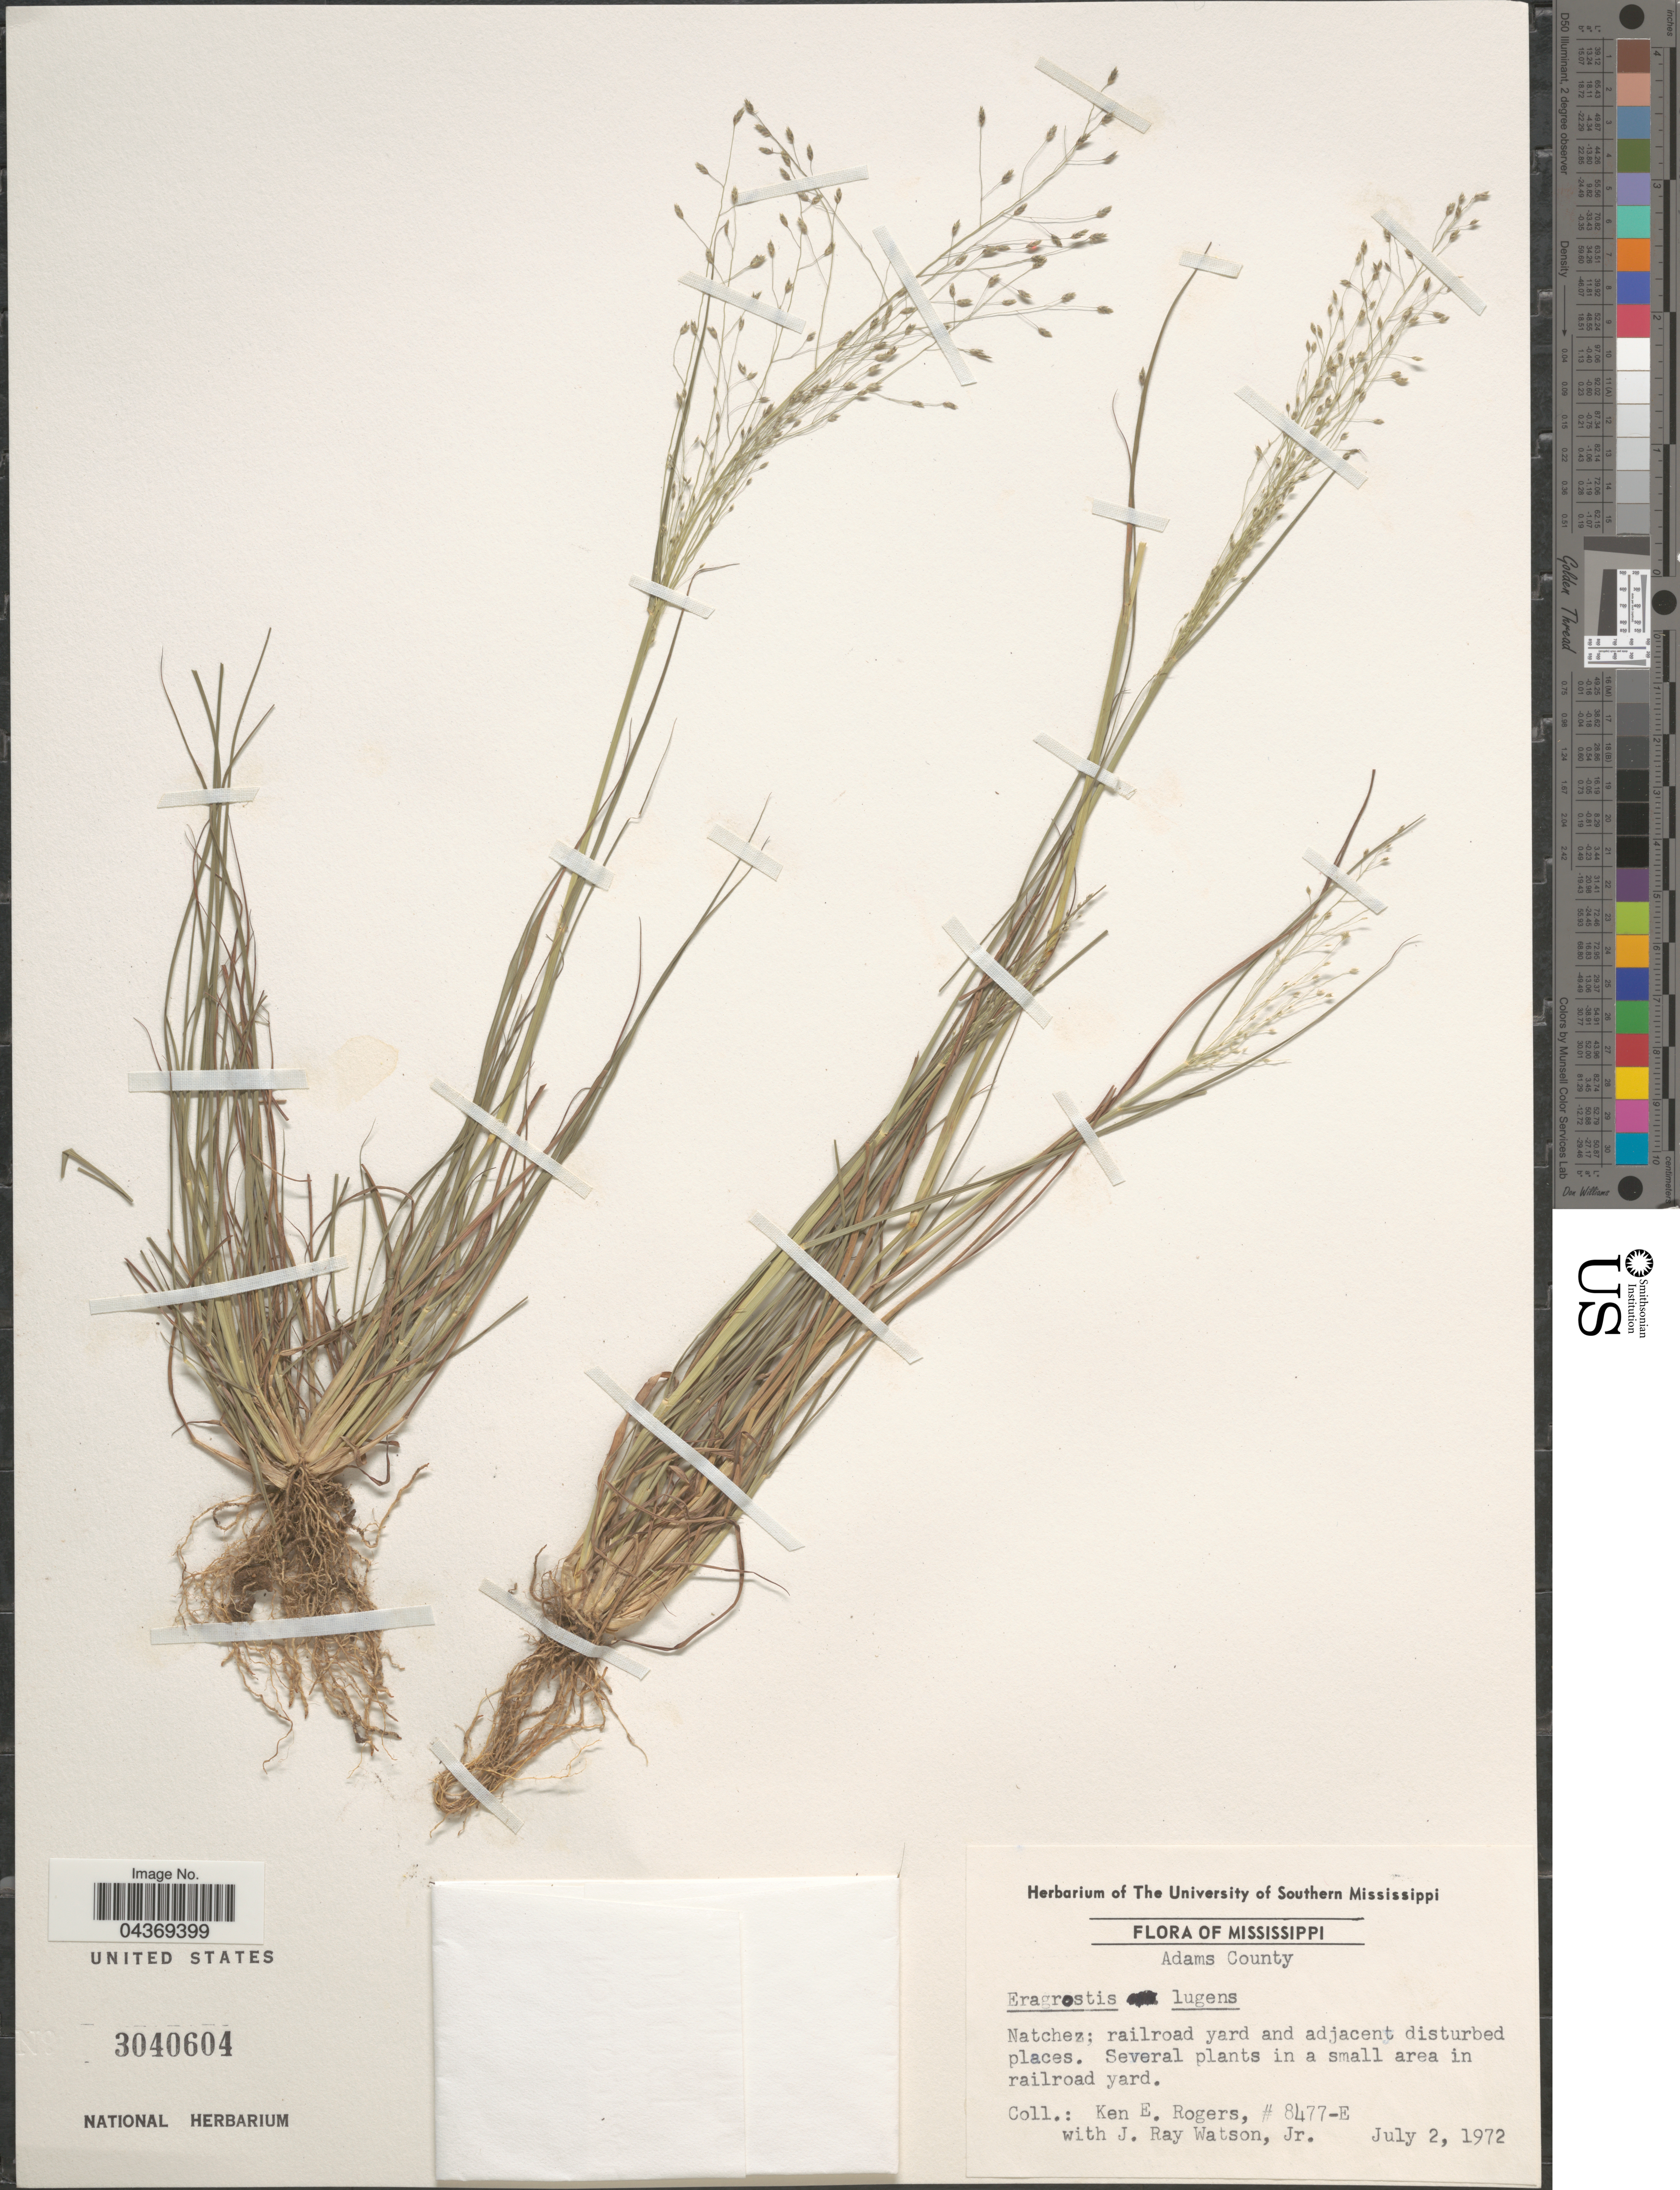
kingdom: Plantae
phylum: Tracheophyta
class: Liliopsida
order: Poales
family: Poaceae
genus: Eragrostis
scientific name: Eragrostis lugens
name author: Nees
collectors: K. Rogers & J. R. Watson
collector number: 8477-E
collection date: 1972-07-02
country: United States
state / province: Mississippi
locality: Adams County. Natchez; railroad yard and adjacent disturbed places. Several plants in a small area in railroad yard.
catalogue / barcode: US 3040604